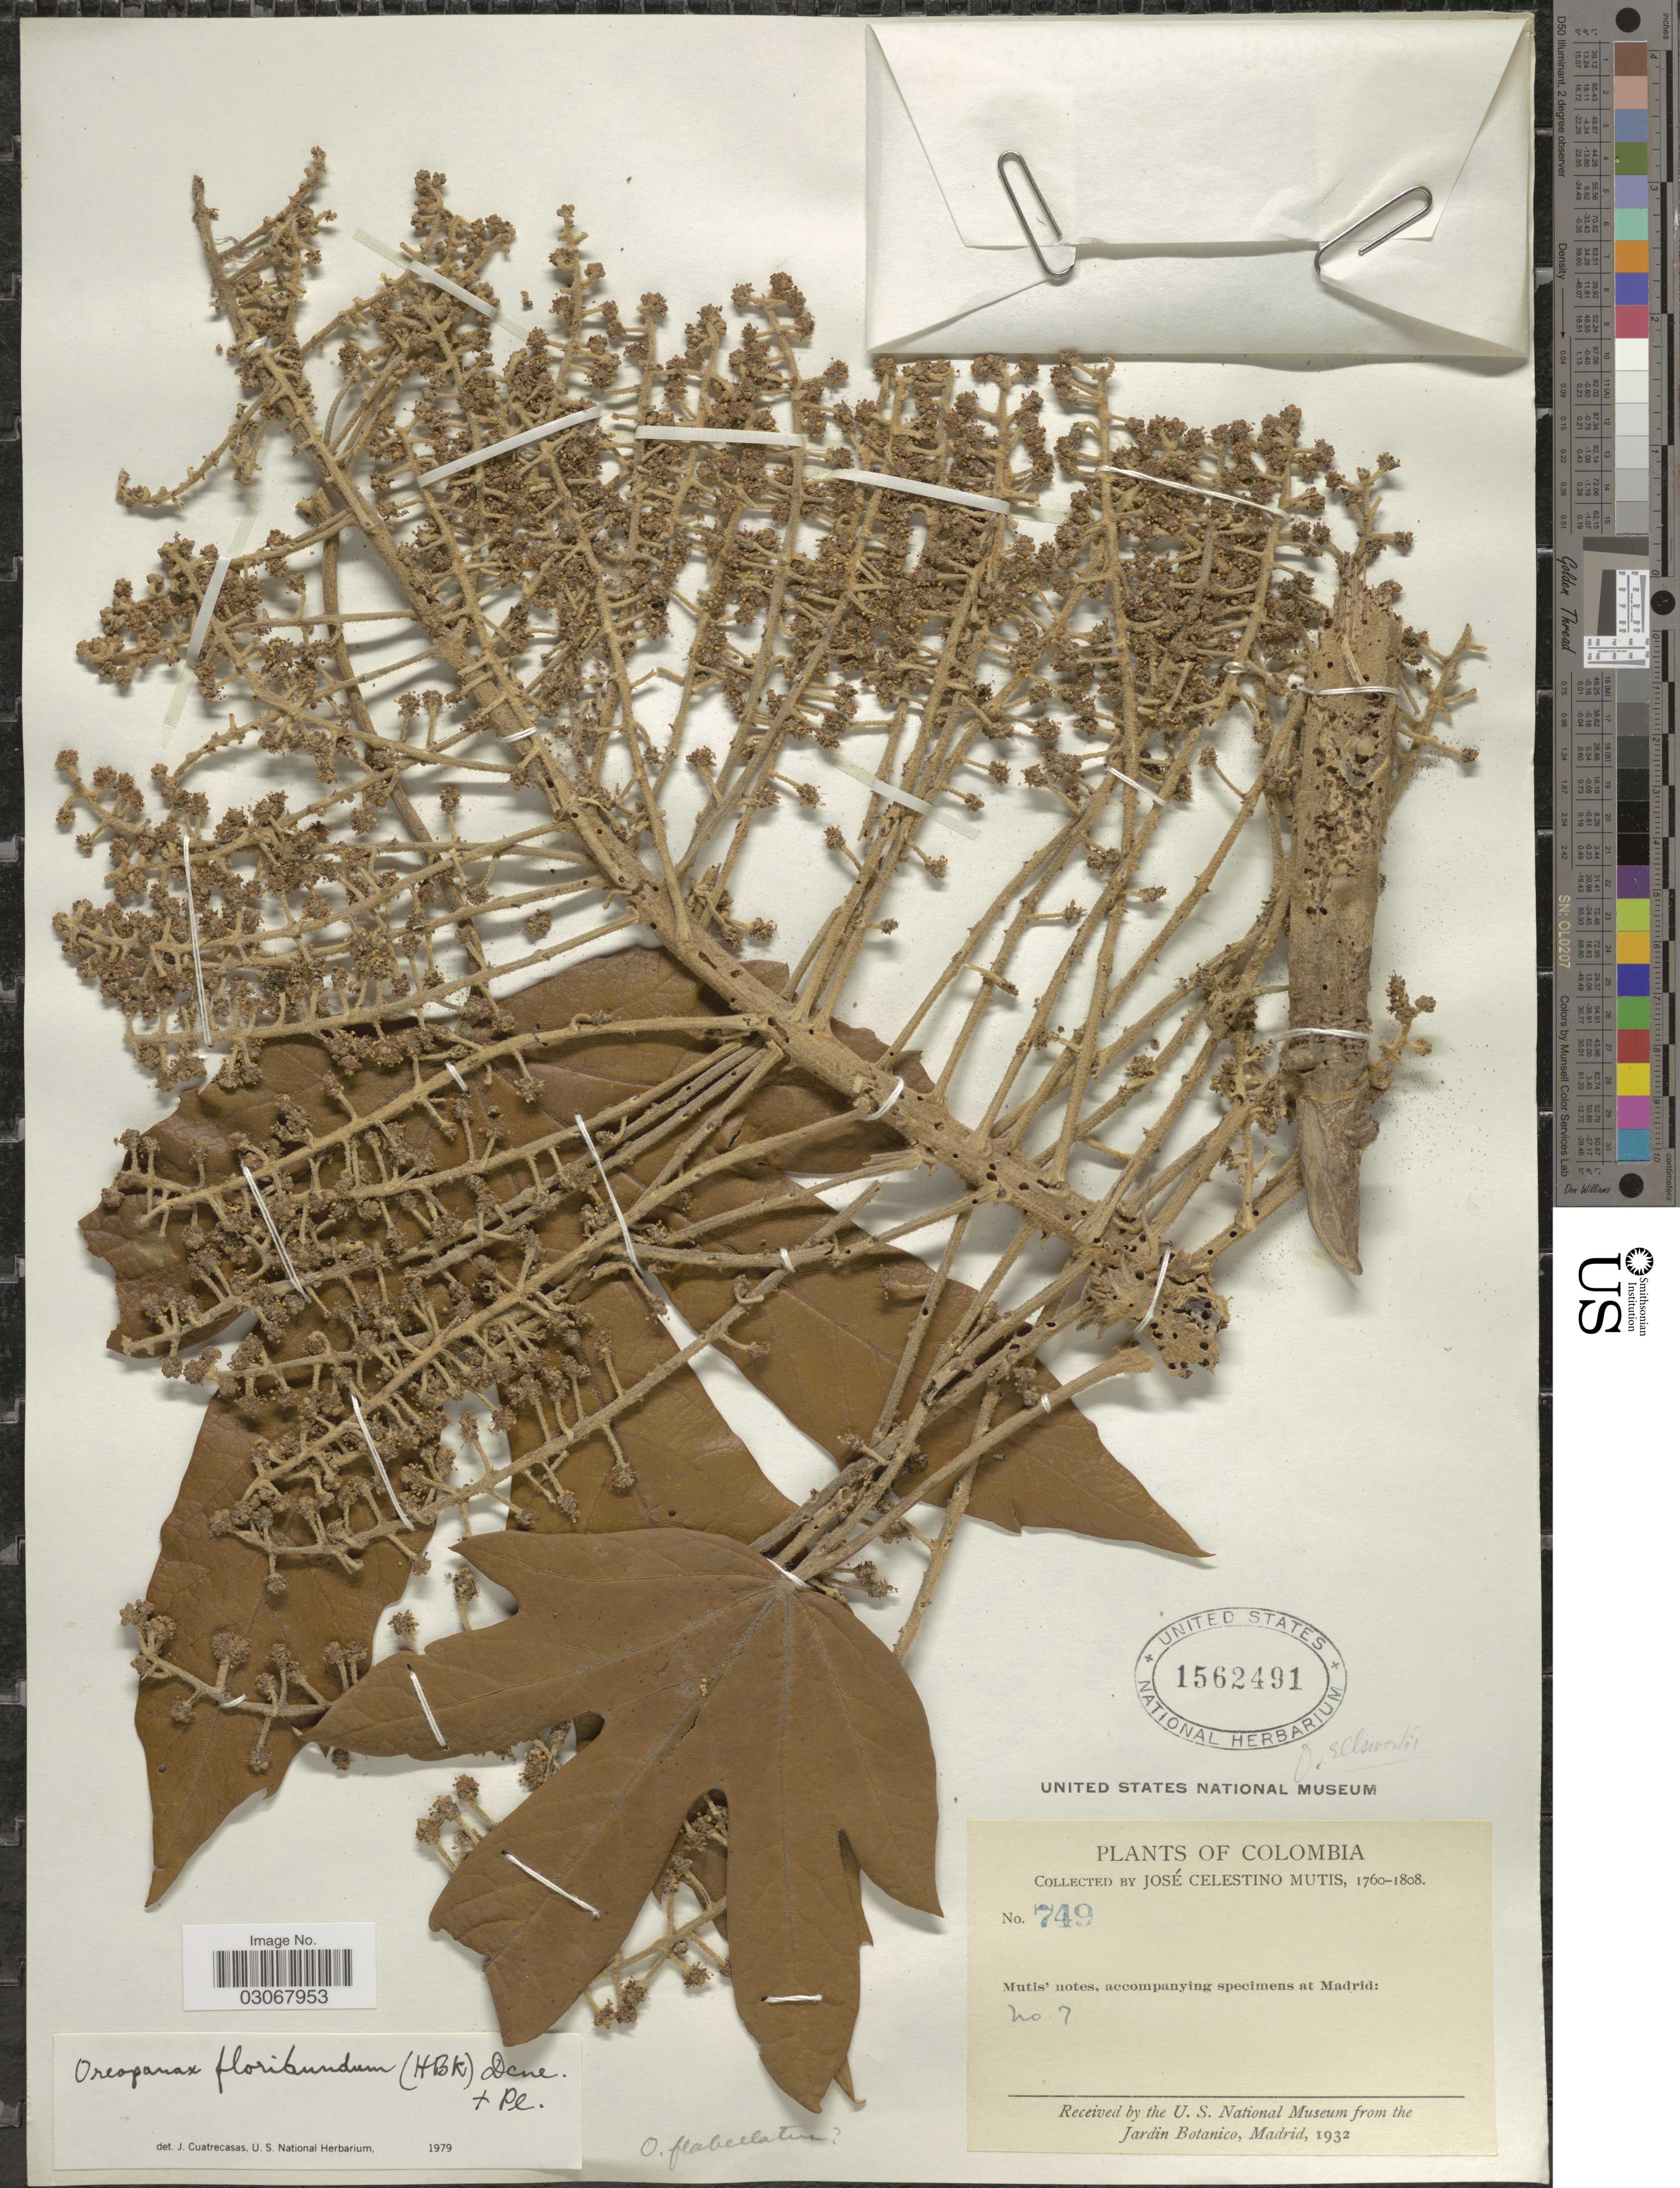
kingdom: Plantae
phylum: Tracheophyta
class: Magnoliopsida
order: Apiales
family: Araliaceae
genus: Oreopanax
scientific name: Oreopanax floribundus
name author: (Kunth) Decne. & Planch.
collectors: J. C. B. Mutis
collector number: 749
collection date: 1760/1808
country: Colombia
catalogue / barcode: US 1562491